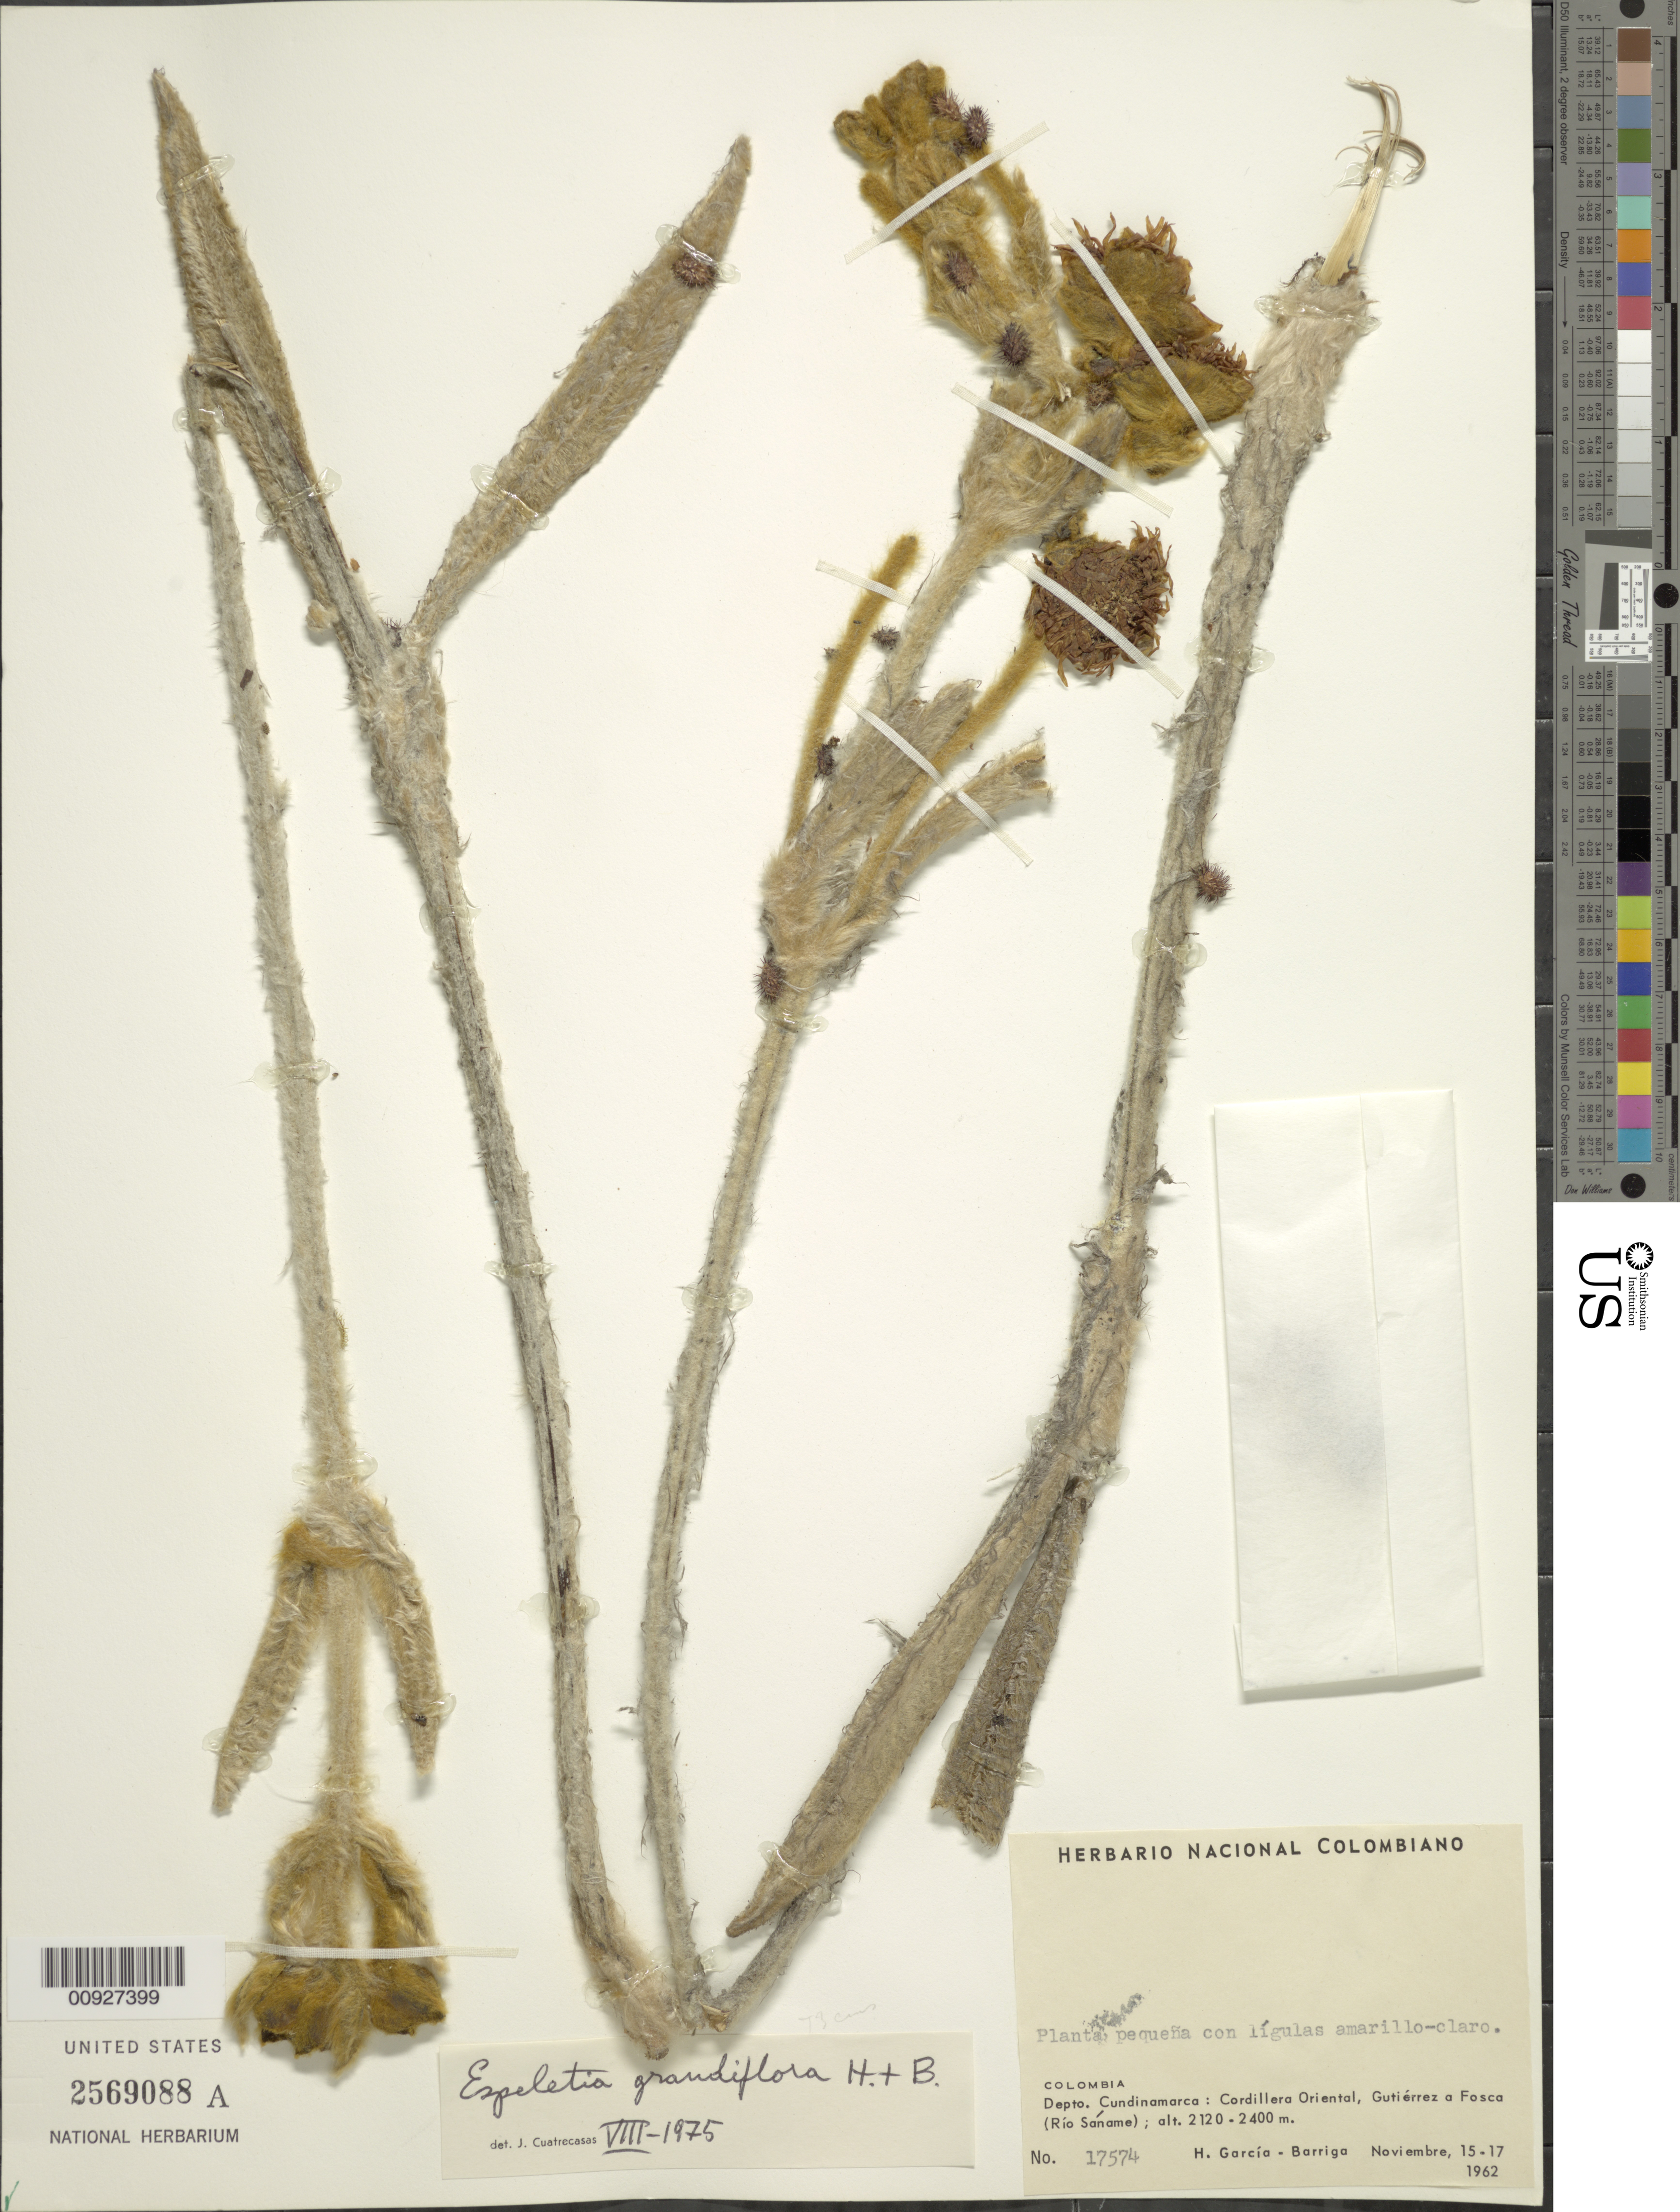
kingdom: Plantae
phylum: Tracheophyta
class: Magnoliopsida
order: Asterales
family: Asteraceae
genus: Espeletia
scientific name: Espeletia grandiflora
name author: Humb. & Bonpl.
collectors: H. García Barriga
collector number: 17574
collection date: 1962-11-15/1962-11-17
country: Colombia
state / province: Cundinamarca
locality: Cordillera Oriental, Gutiérrez a Fosca (Río Sáname)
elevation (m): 2120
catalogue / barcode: US 2569088A